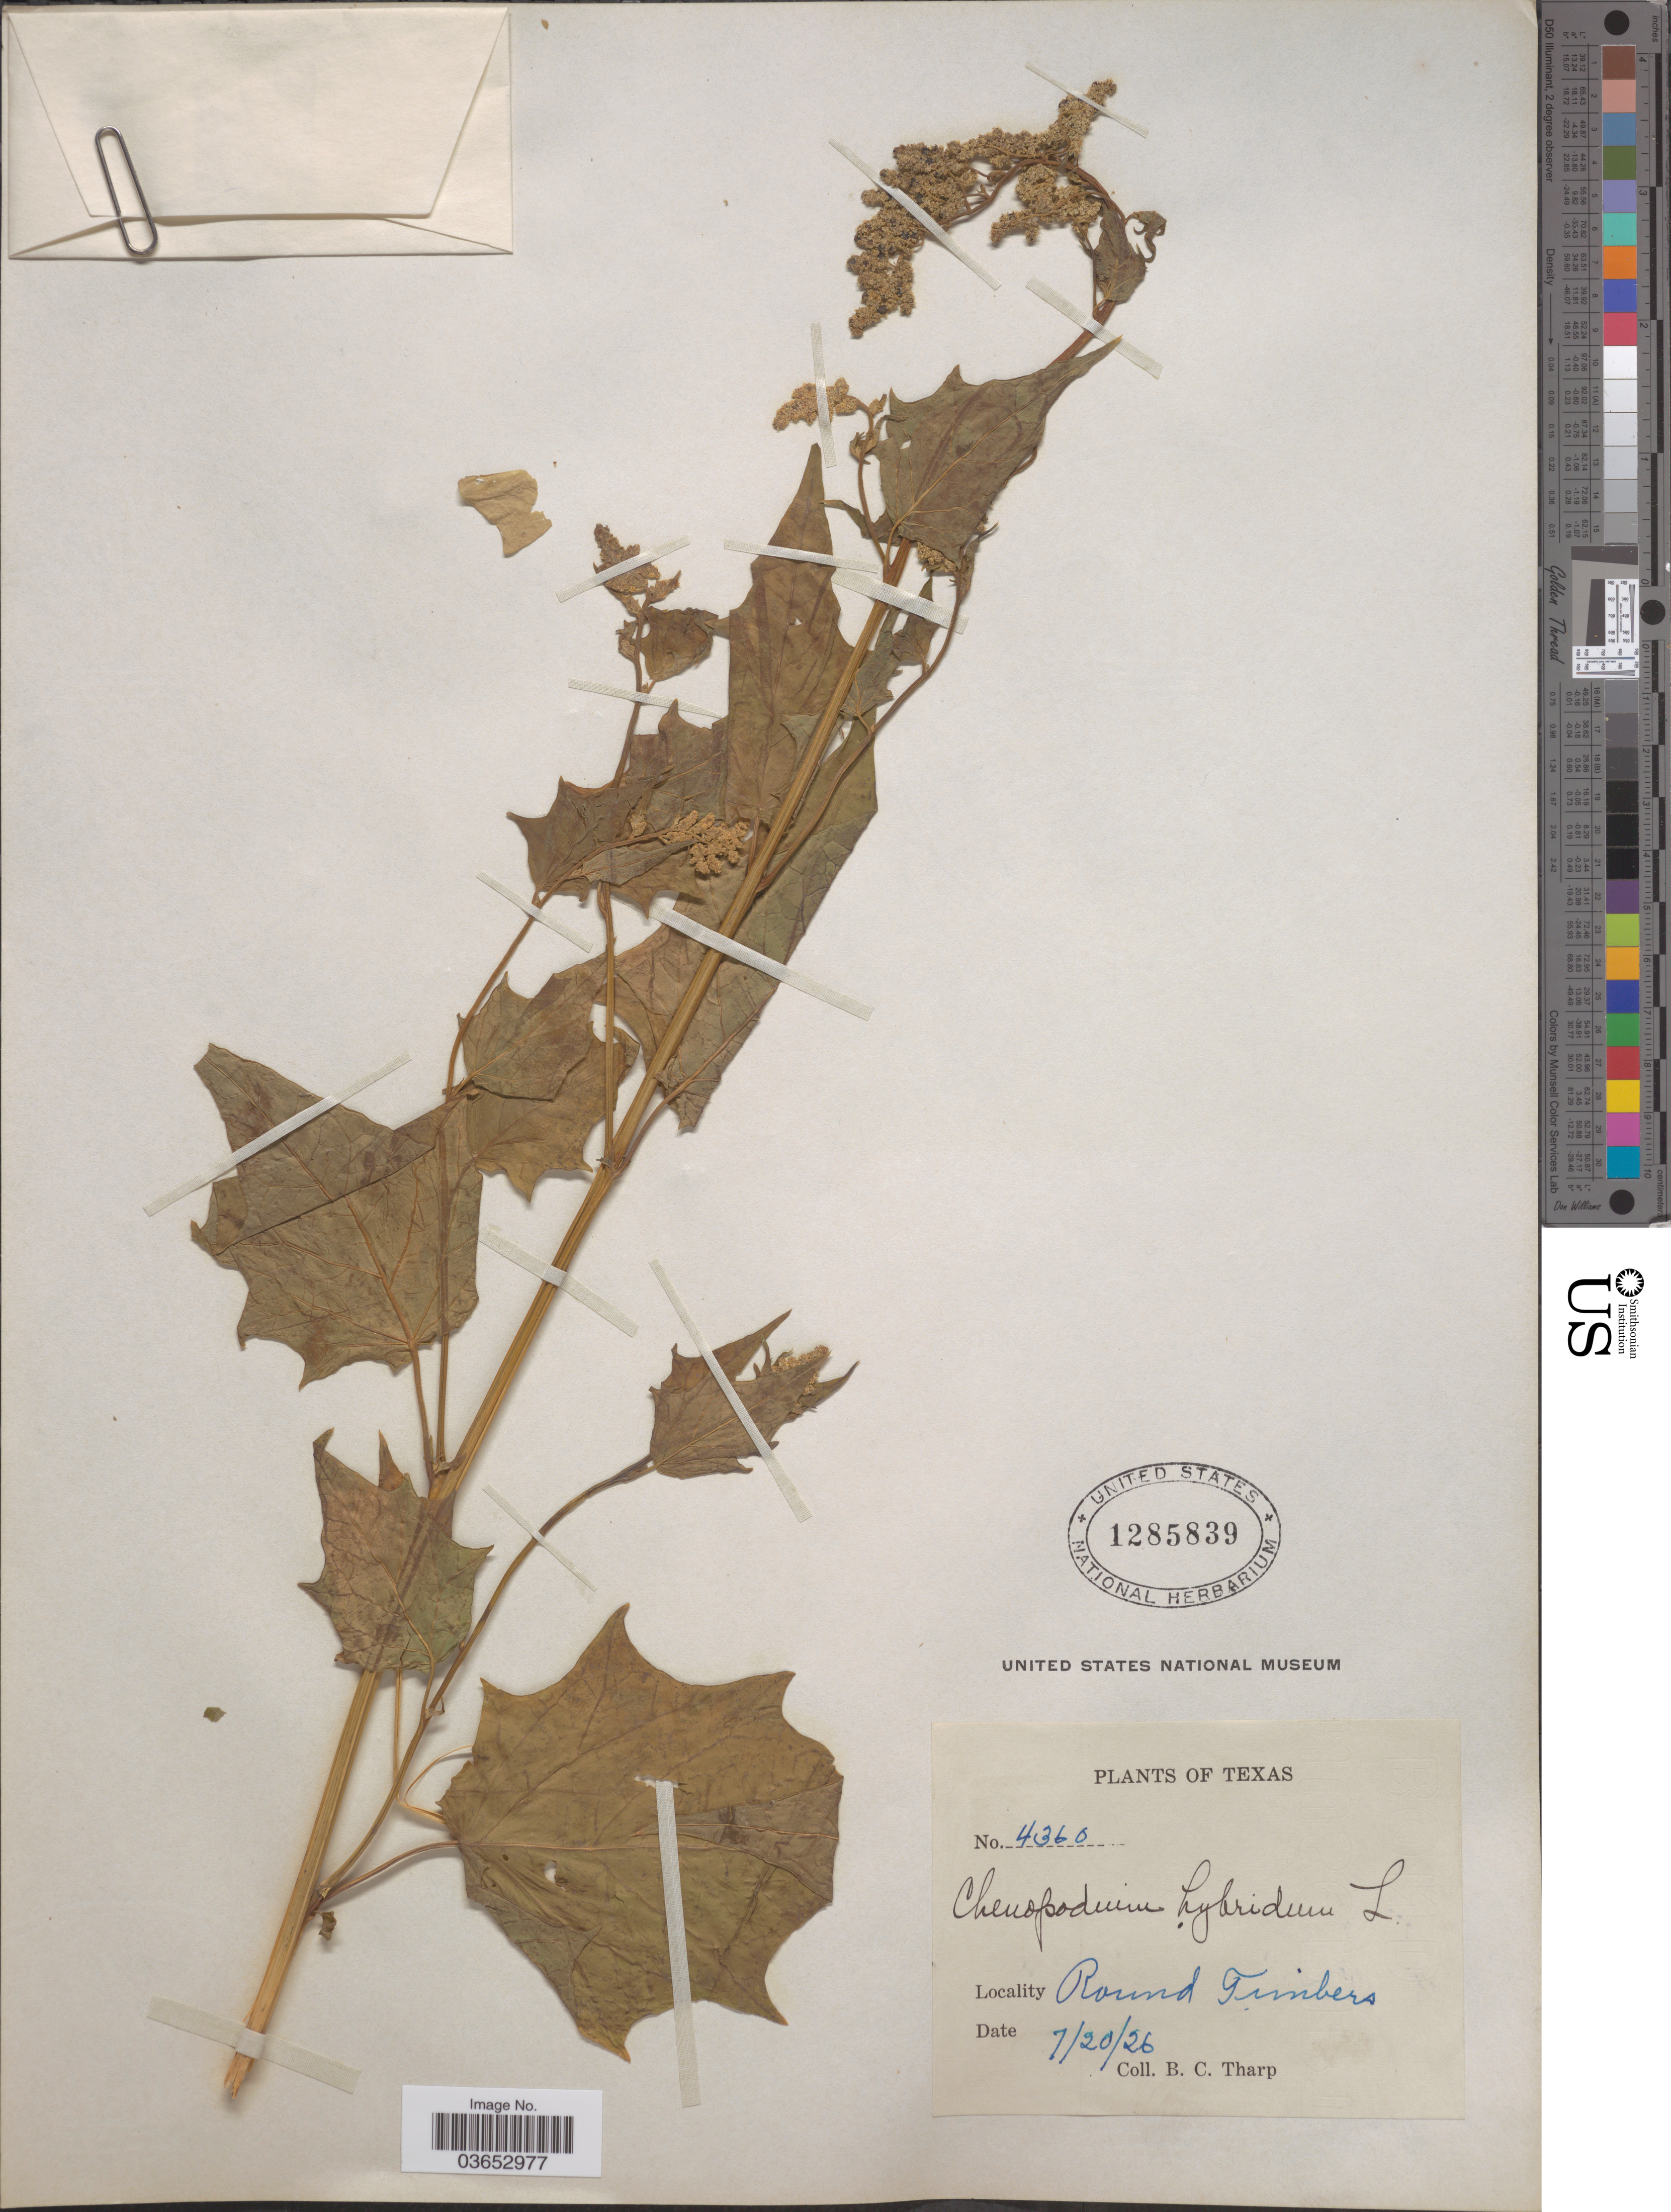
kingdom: Plantae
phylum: Tracheophyta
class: Magnoliopsida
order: Caryophyllales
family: Amaranthaceae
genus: Chenopodium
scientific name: Chenopodium gigantospermum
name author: Aellen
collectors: B. C. Tharp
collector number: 4360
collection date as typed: Transcribed d/m/y: 20/7/26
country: United States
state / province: Texas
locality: Round Timbers.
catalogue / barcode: US 1285839